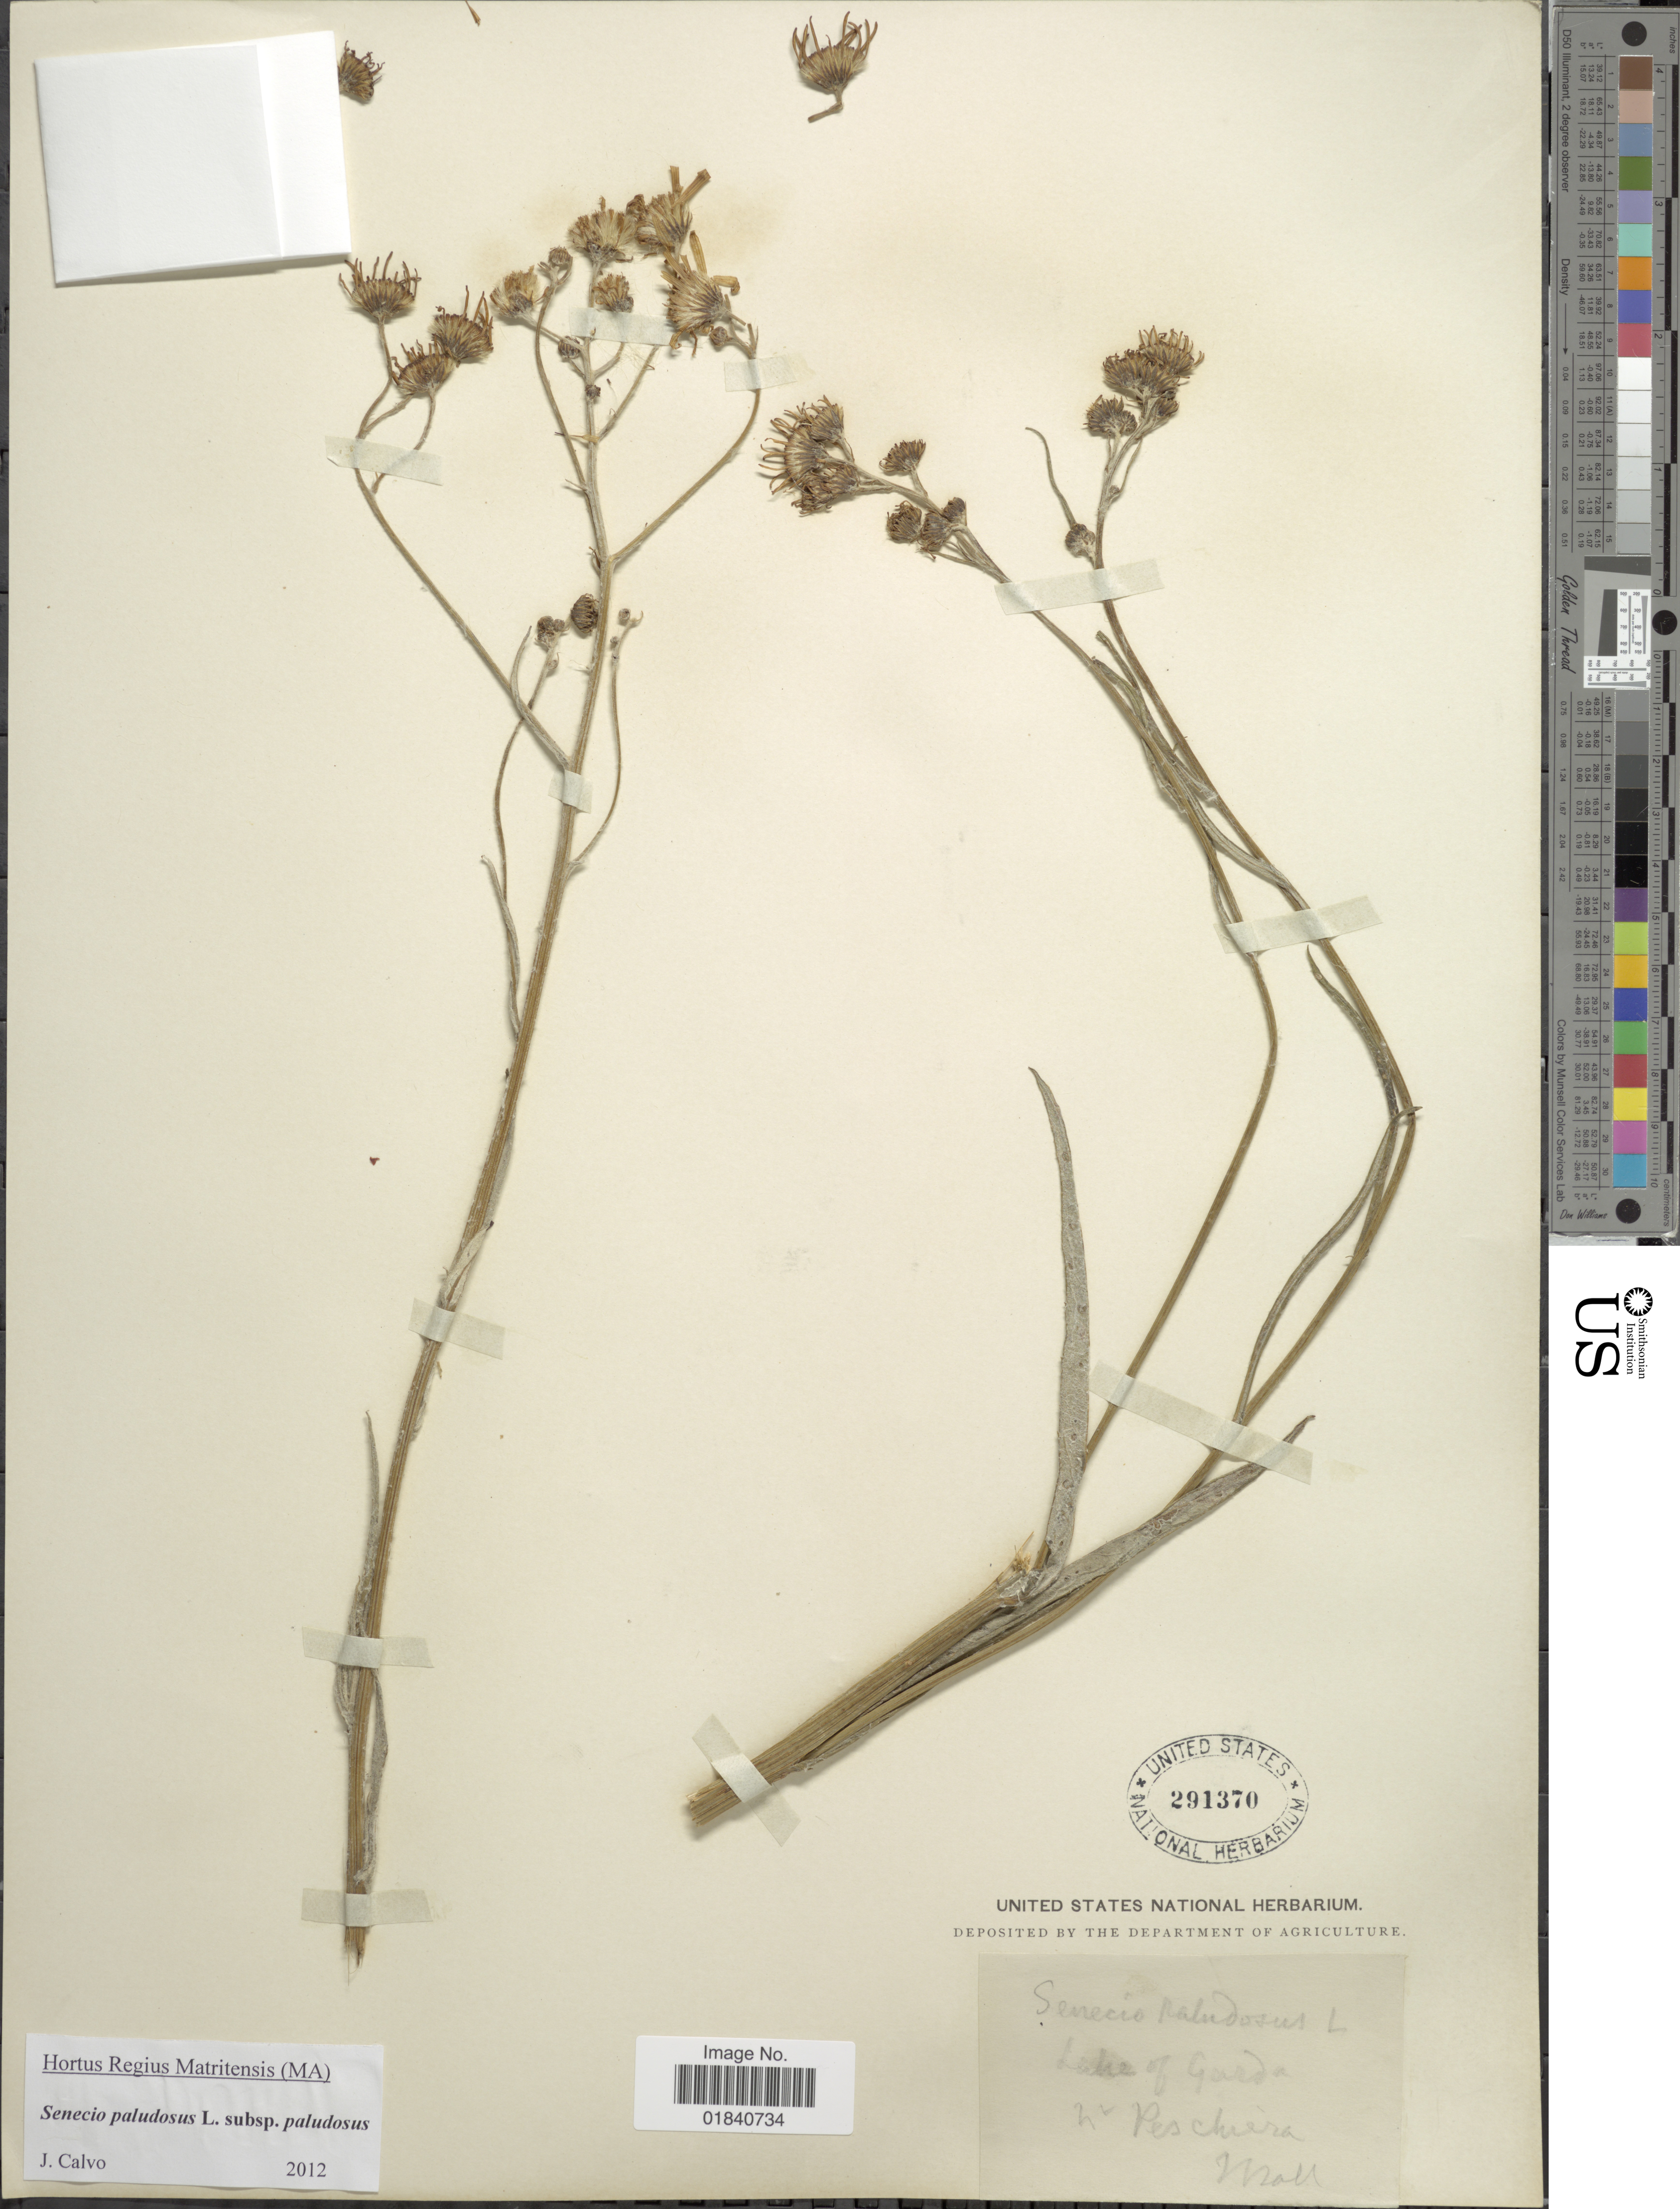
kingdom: Plantae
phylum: Tracheophyta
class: Magnoliopsida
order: Asterales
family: Asteraceae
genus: Senecio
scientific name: Senecio paludosus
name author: L.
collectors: J. Ball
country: Italy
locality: Lake of Gardn nr Peschiera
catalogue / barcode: US 291370